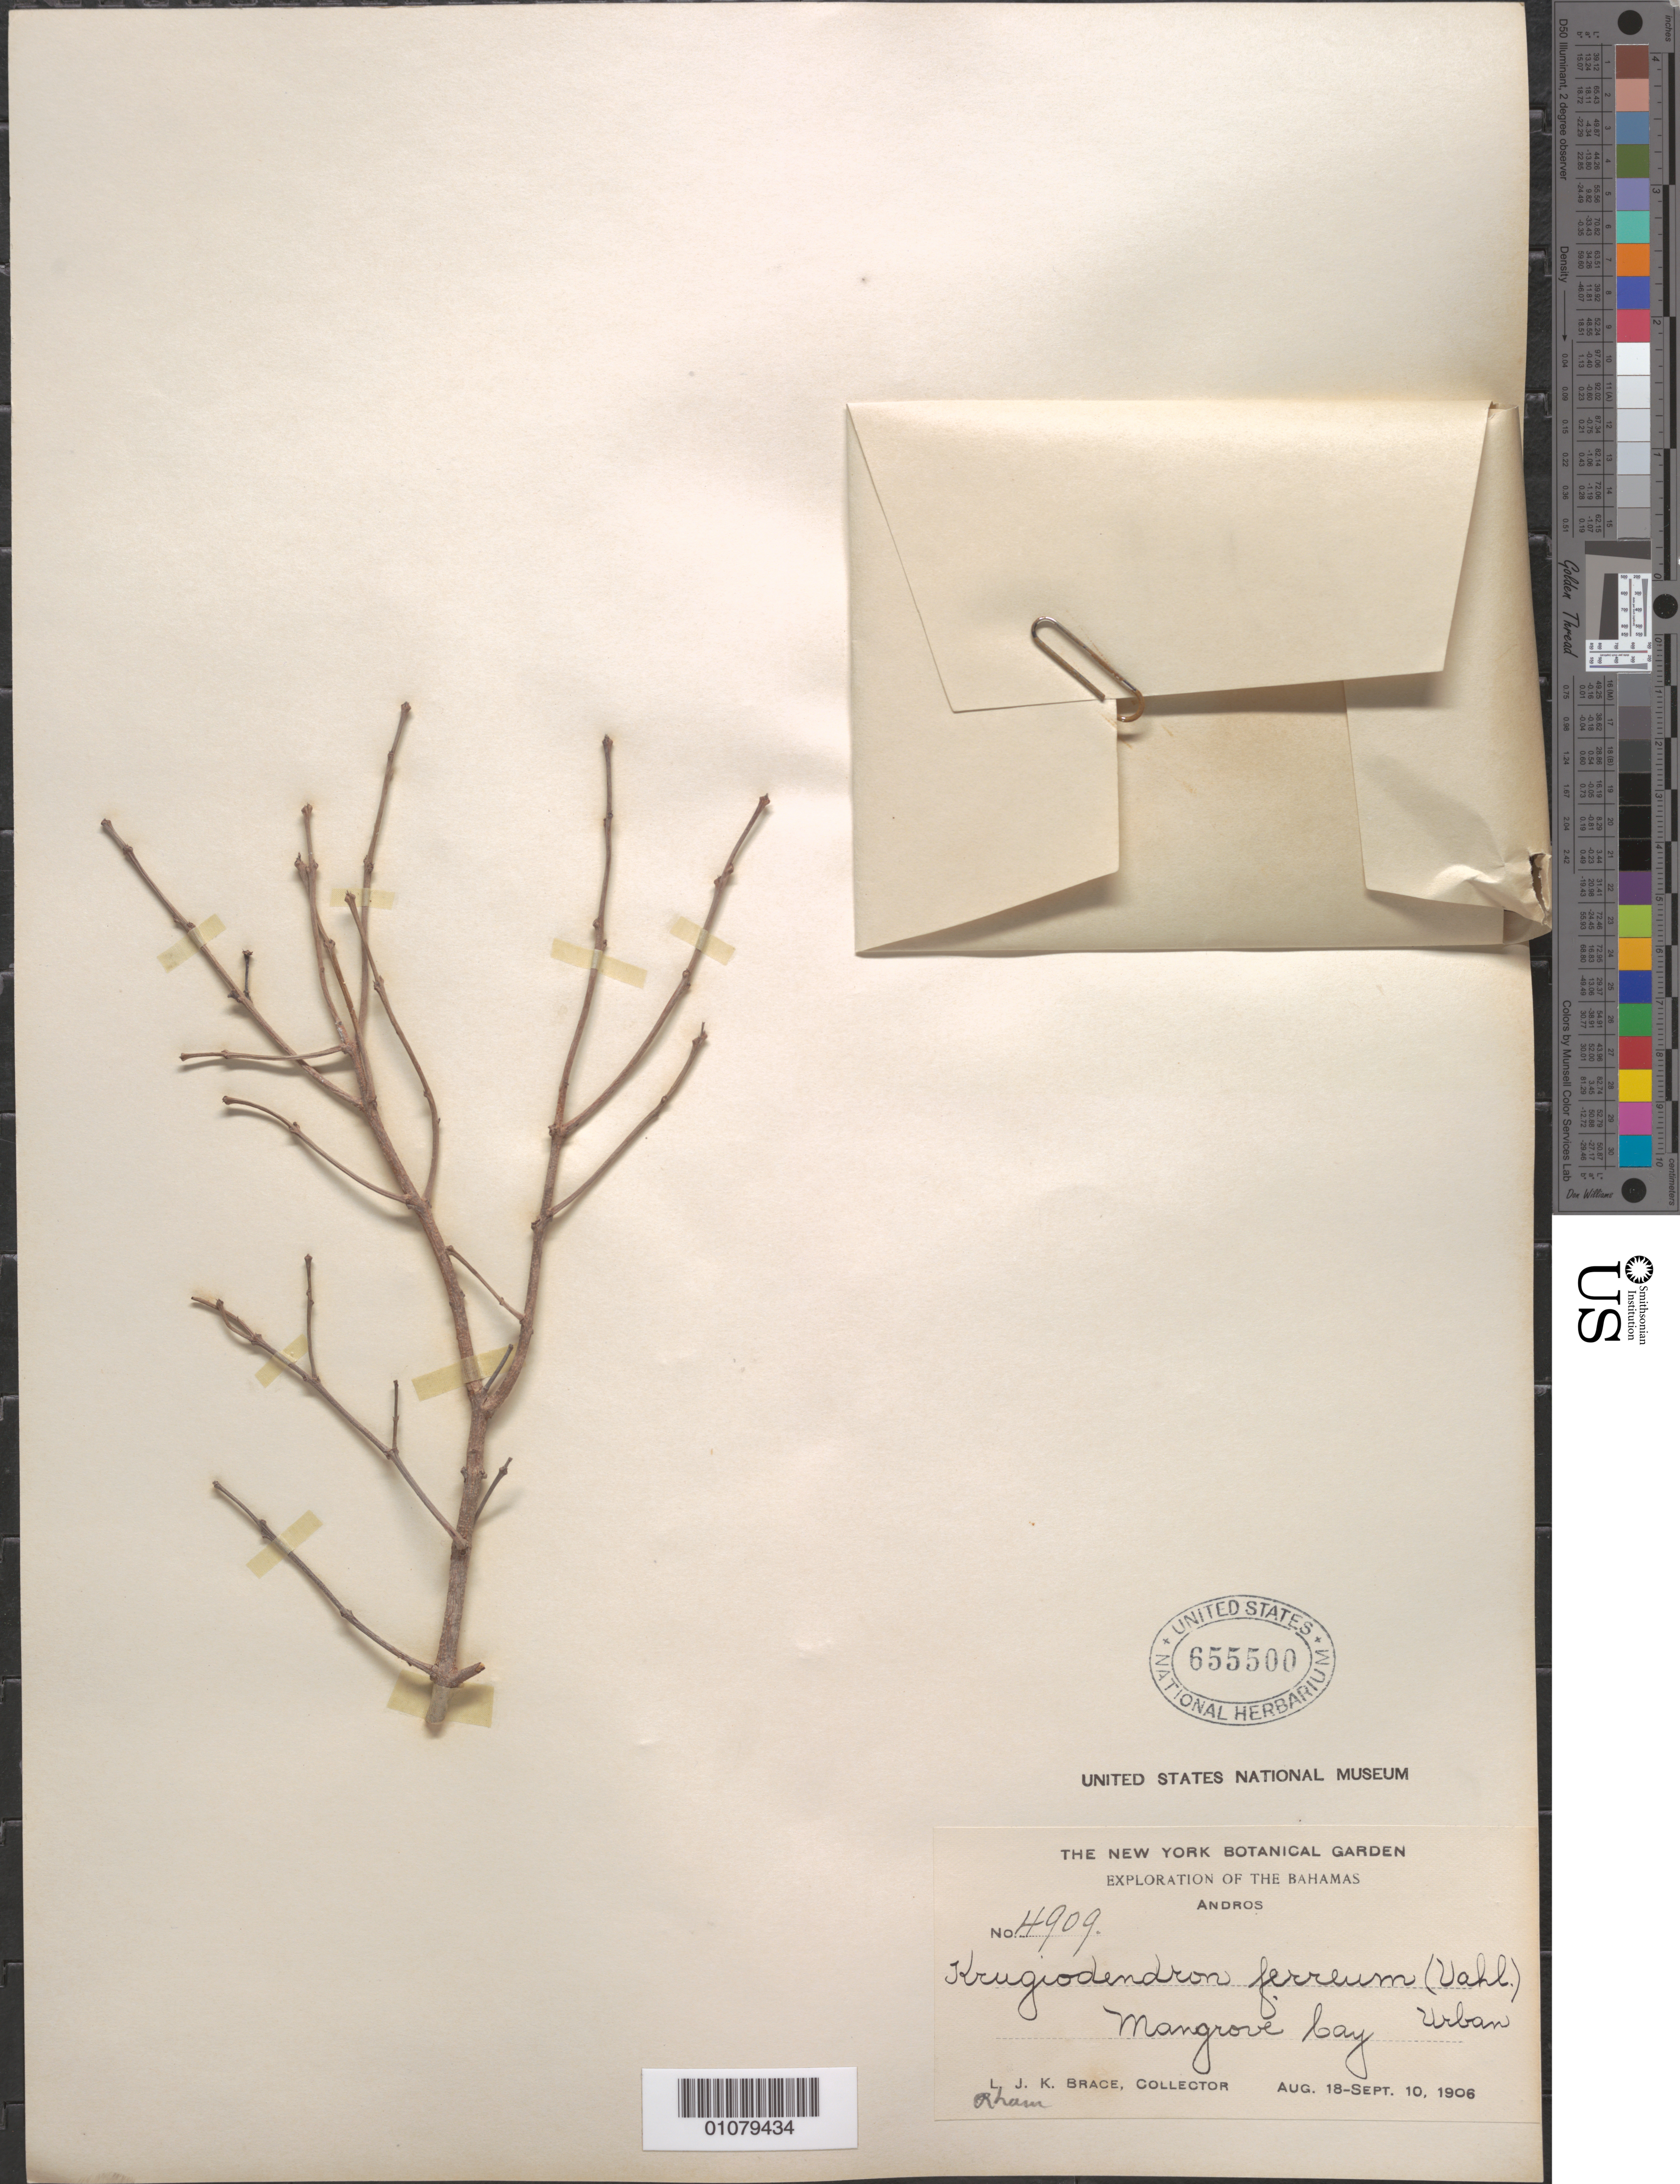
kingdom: Plantae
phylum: Tracheophyta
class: Magnoliopsida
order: Rosales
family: Rhamnaceae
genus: Krugiodendron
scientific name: Krugiodendron ferreum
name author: (Vahl) Urb.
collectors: L. J. K. Brace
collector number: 4909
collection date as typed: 18 Aug 1906 to 10 Sep 1906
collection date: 1906-08-18/1906-09-10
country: Bahamas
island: Andros I.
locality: Mangrove bay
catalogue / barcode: US 655500